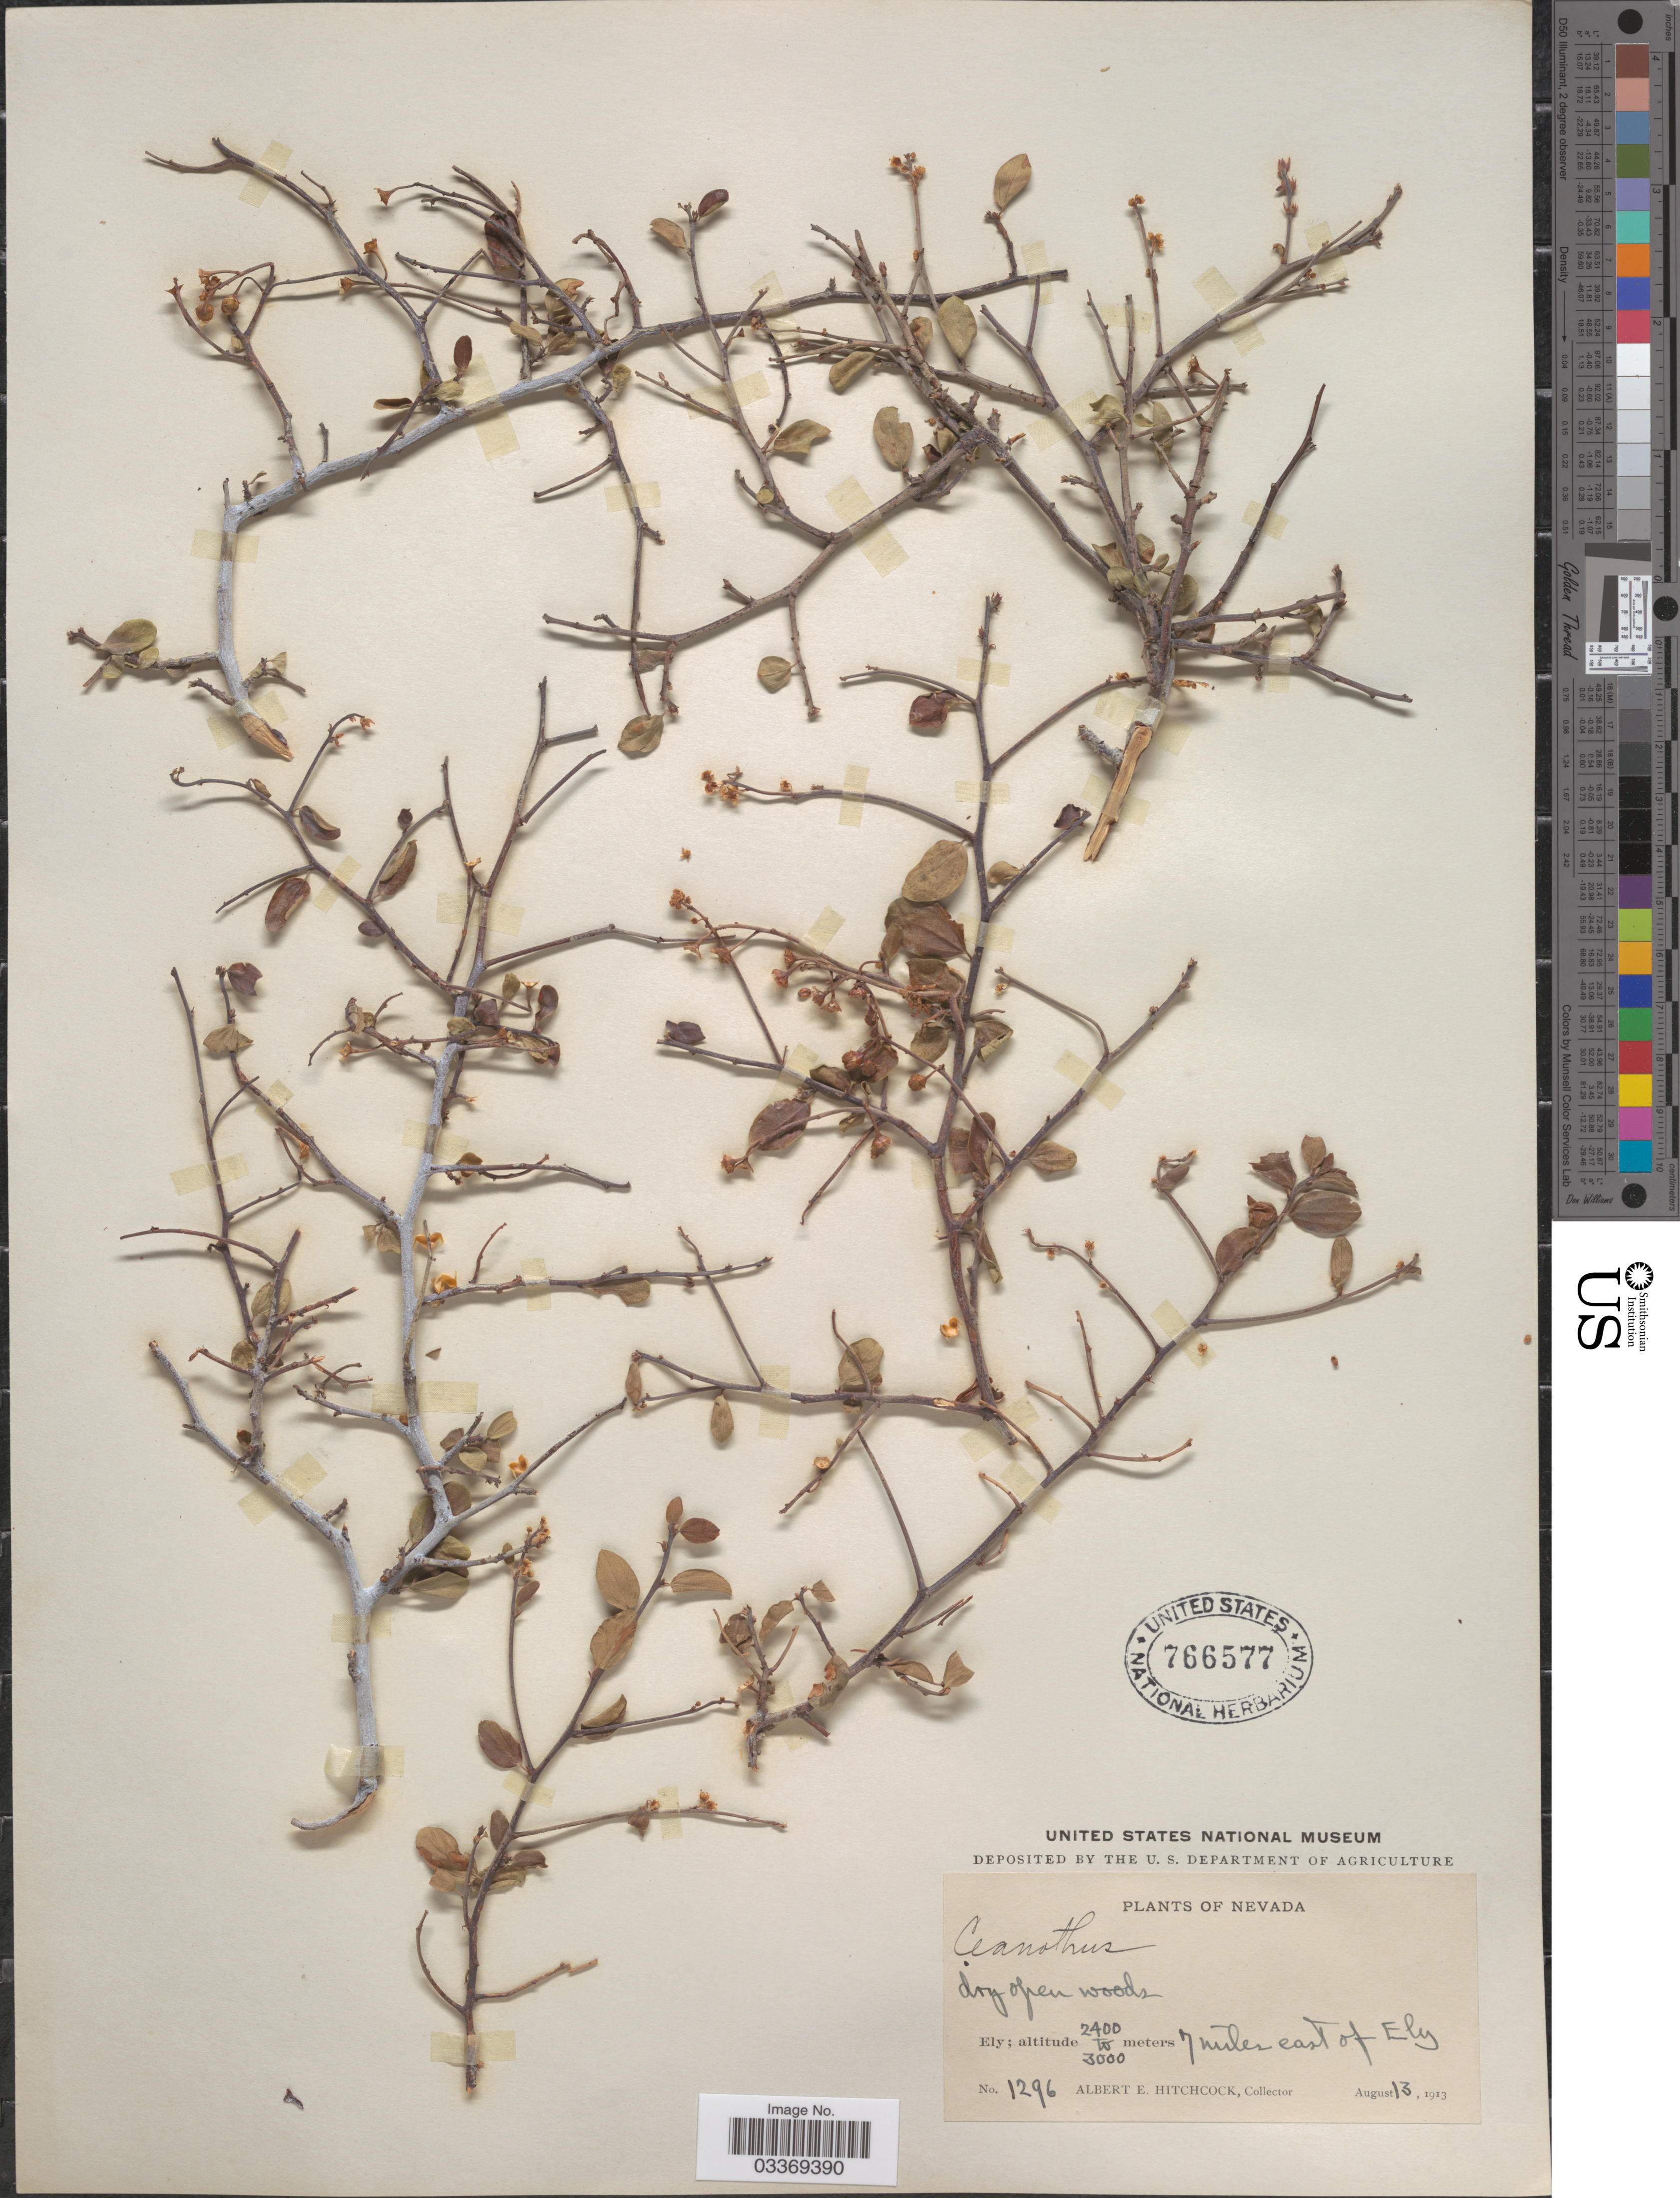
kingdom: Plantae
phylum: Tracheophyta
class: Magnoliopsida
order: Rosales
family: Rhamnaceae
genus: Ceanothus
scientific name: Ceanothus glaber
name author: (Michx.) Dum. Cours.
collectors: A. Hitchcock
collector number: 1296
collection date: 1913-08-13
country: United States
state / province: Nevada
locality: Ely. 7 miles east of Ely.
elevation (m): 2400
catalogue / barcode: US 766577